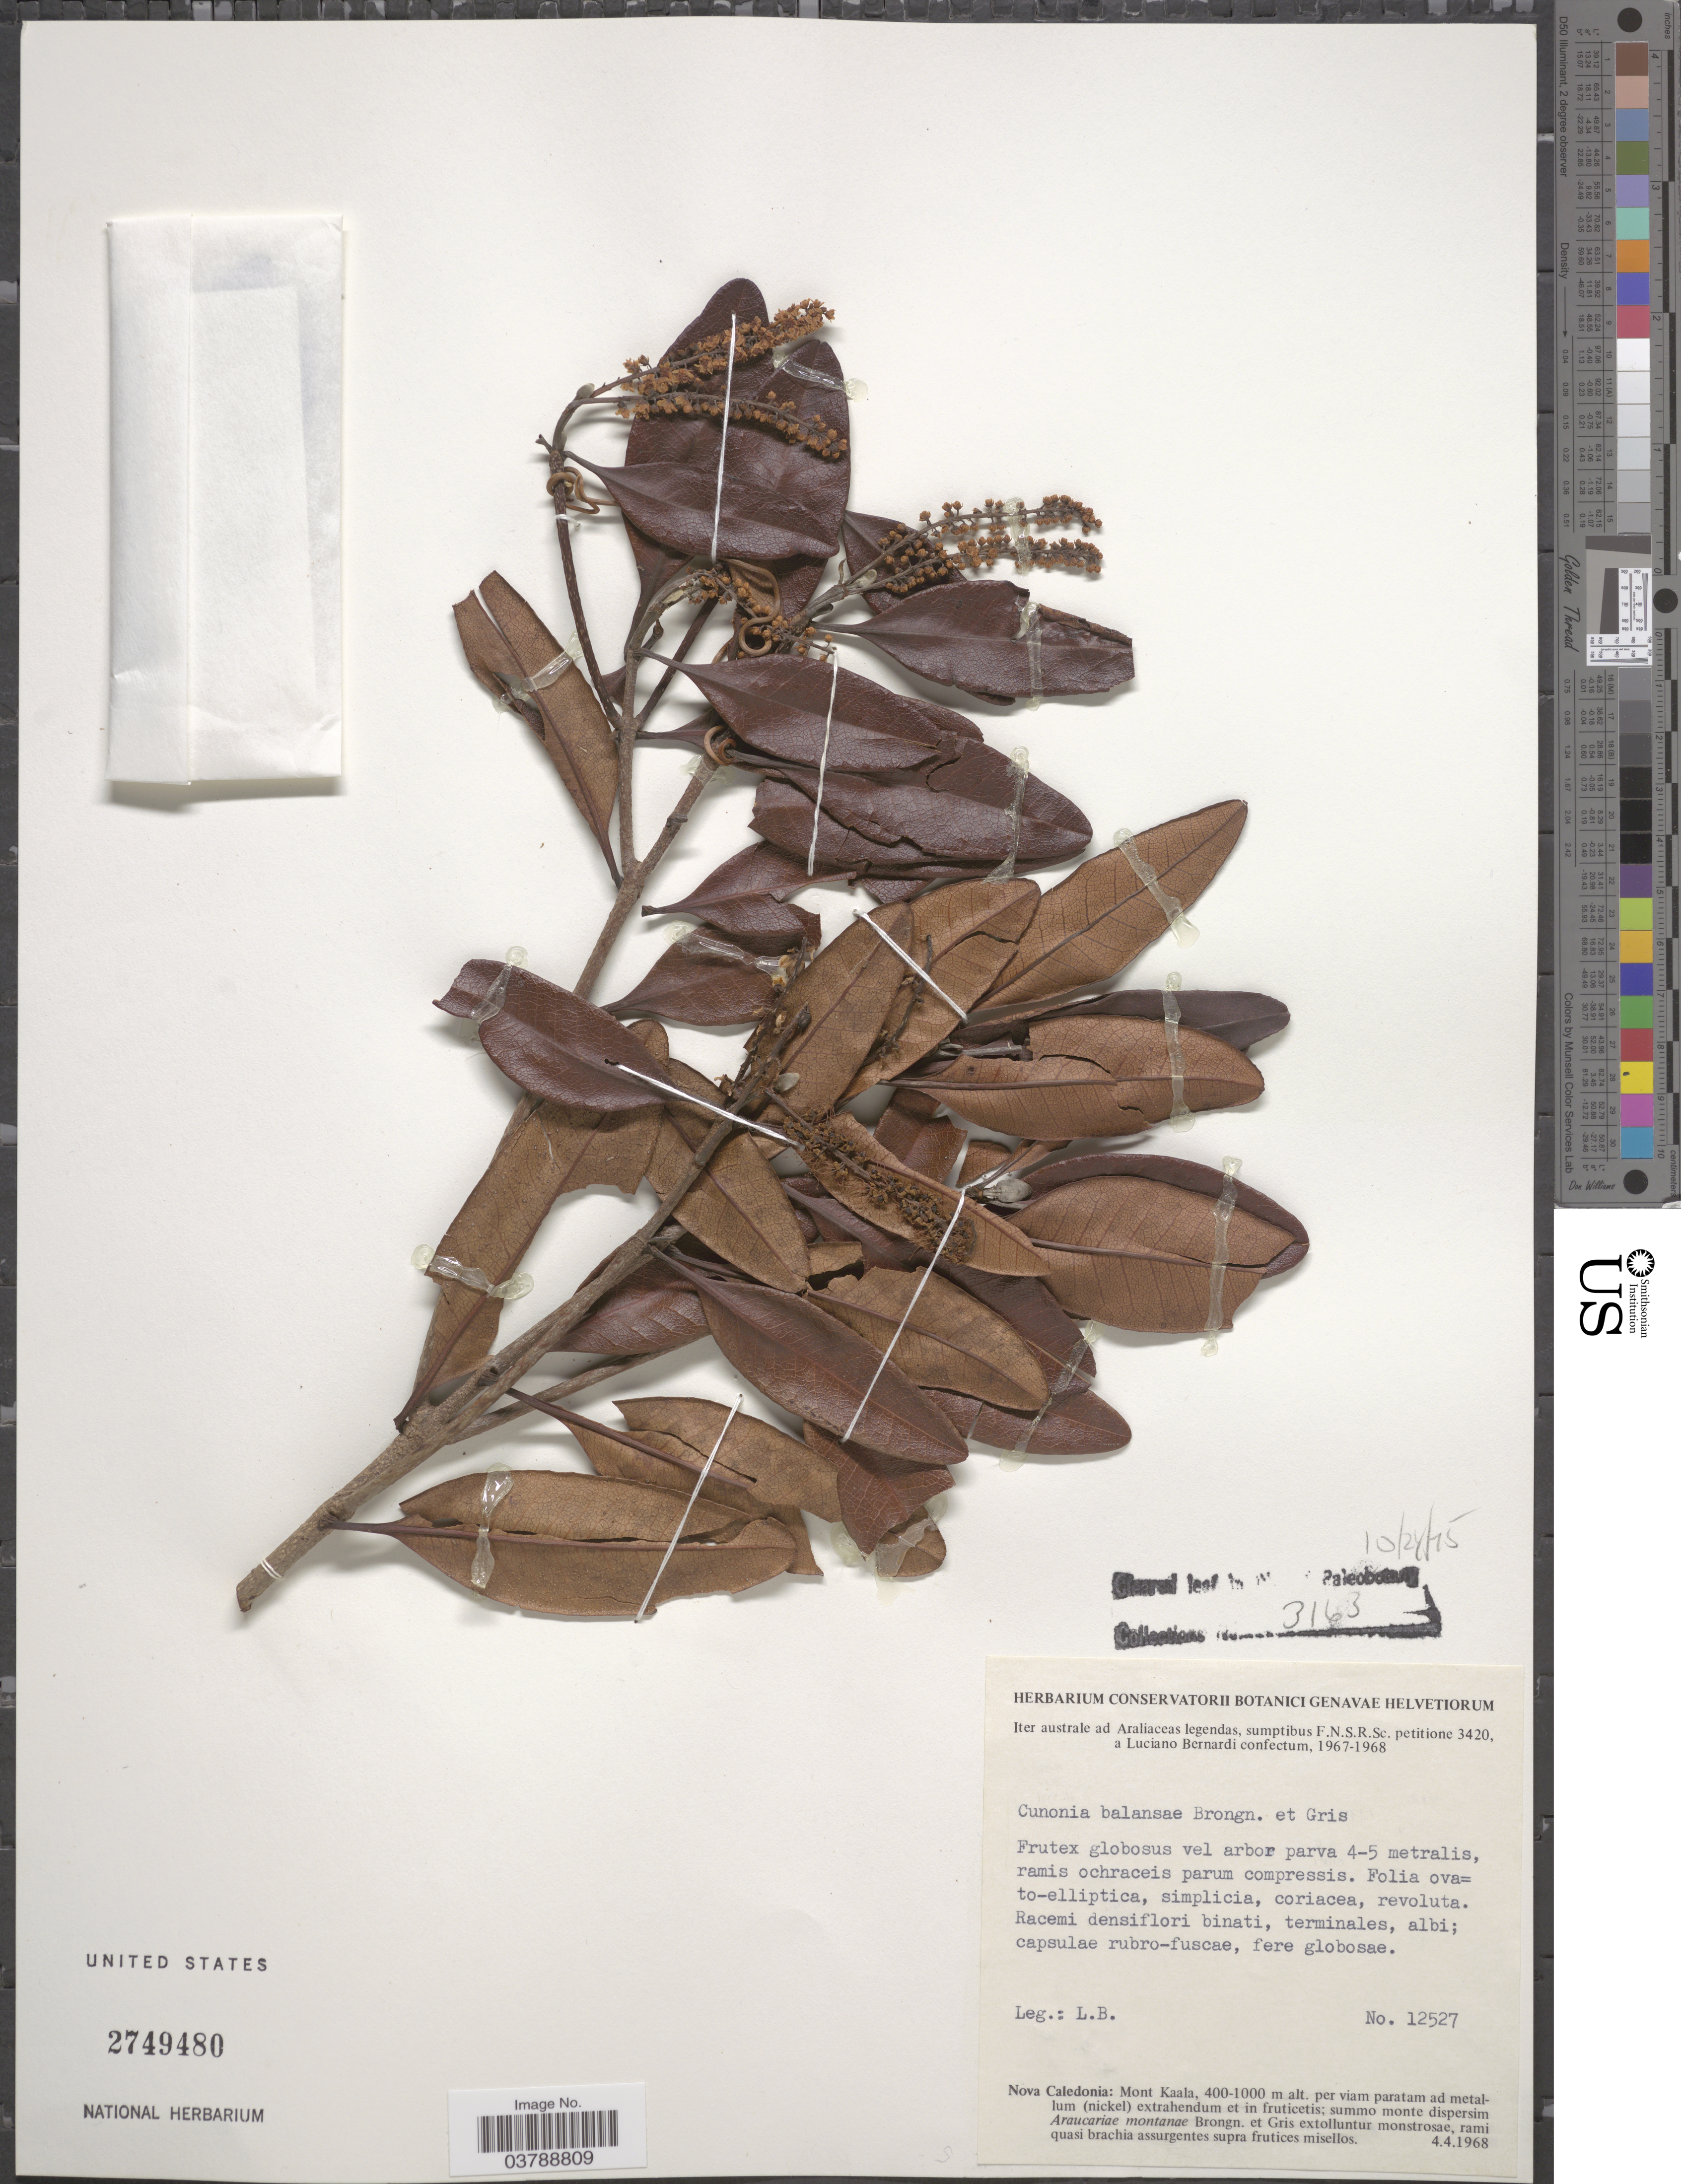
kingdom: Plantae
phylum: Tracheophyta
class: Magnoliopsida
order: Oxalidales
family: Cunoniaceae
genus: Cunonia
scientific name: Cunonia balansae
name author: Brongn. & Gris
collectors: L. Bernardi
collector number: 12527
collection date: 1968-04-04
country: New Caledonia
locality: Mont Kaala.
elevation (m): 400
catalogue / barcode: US 2749480